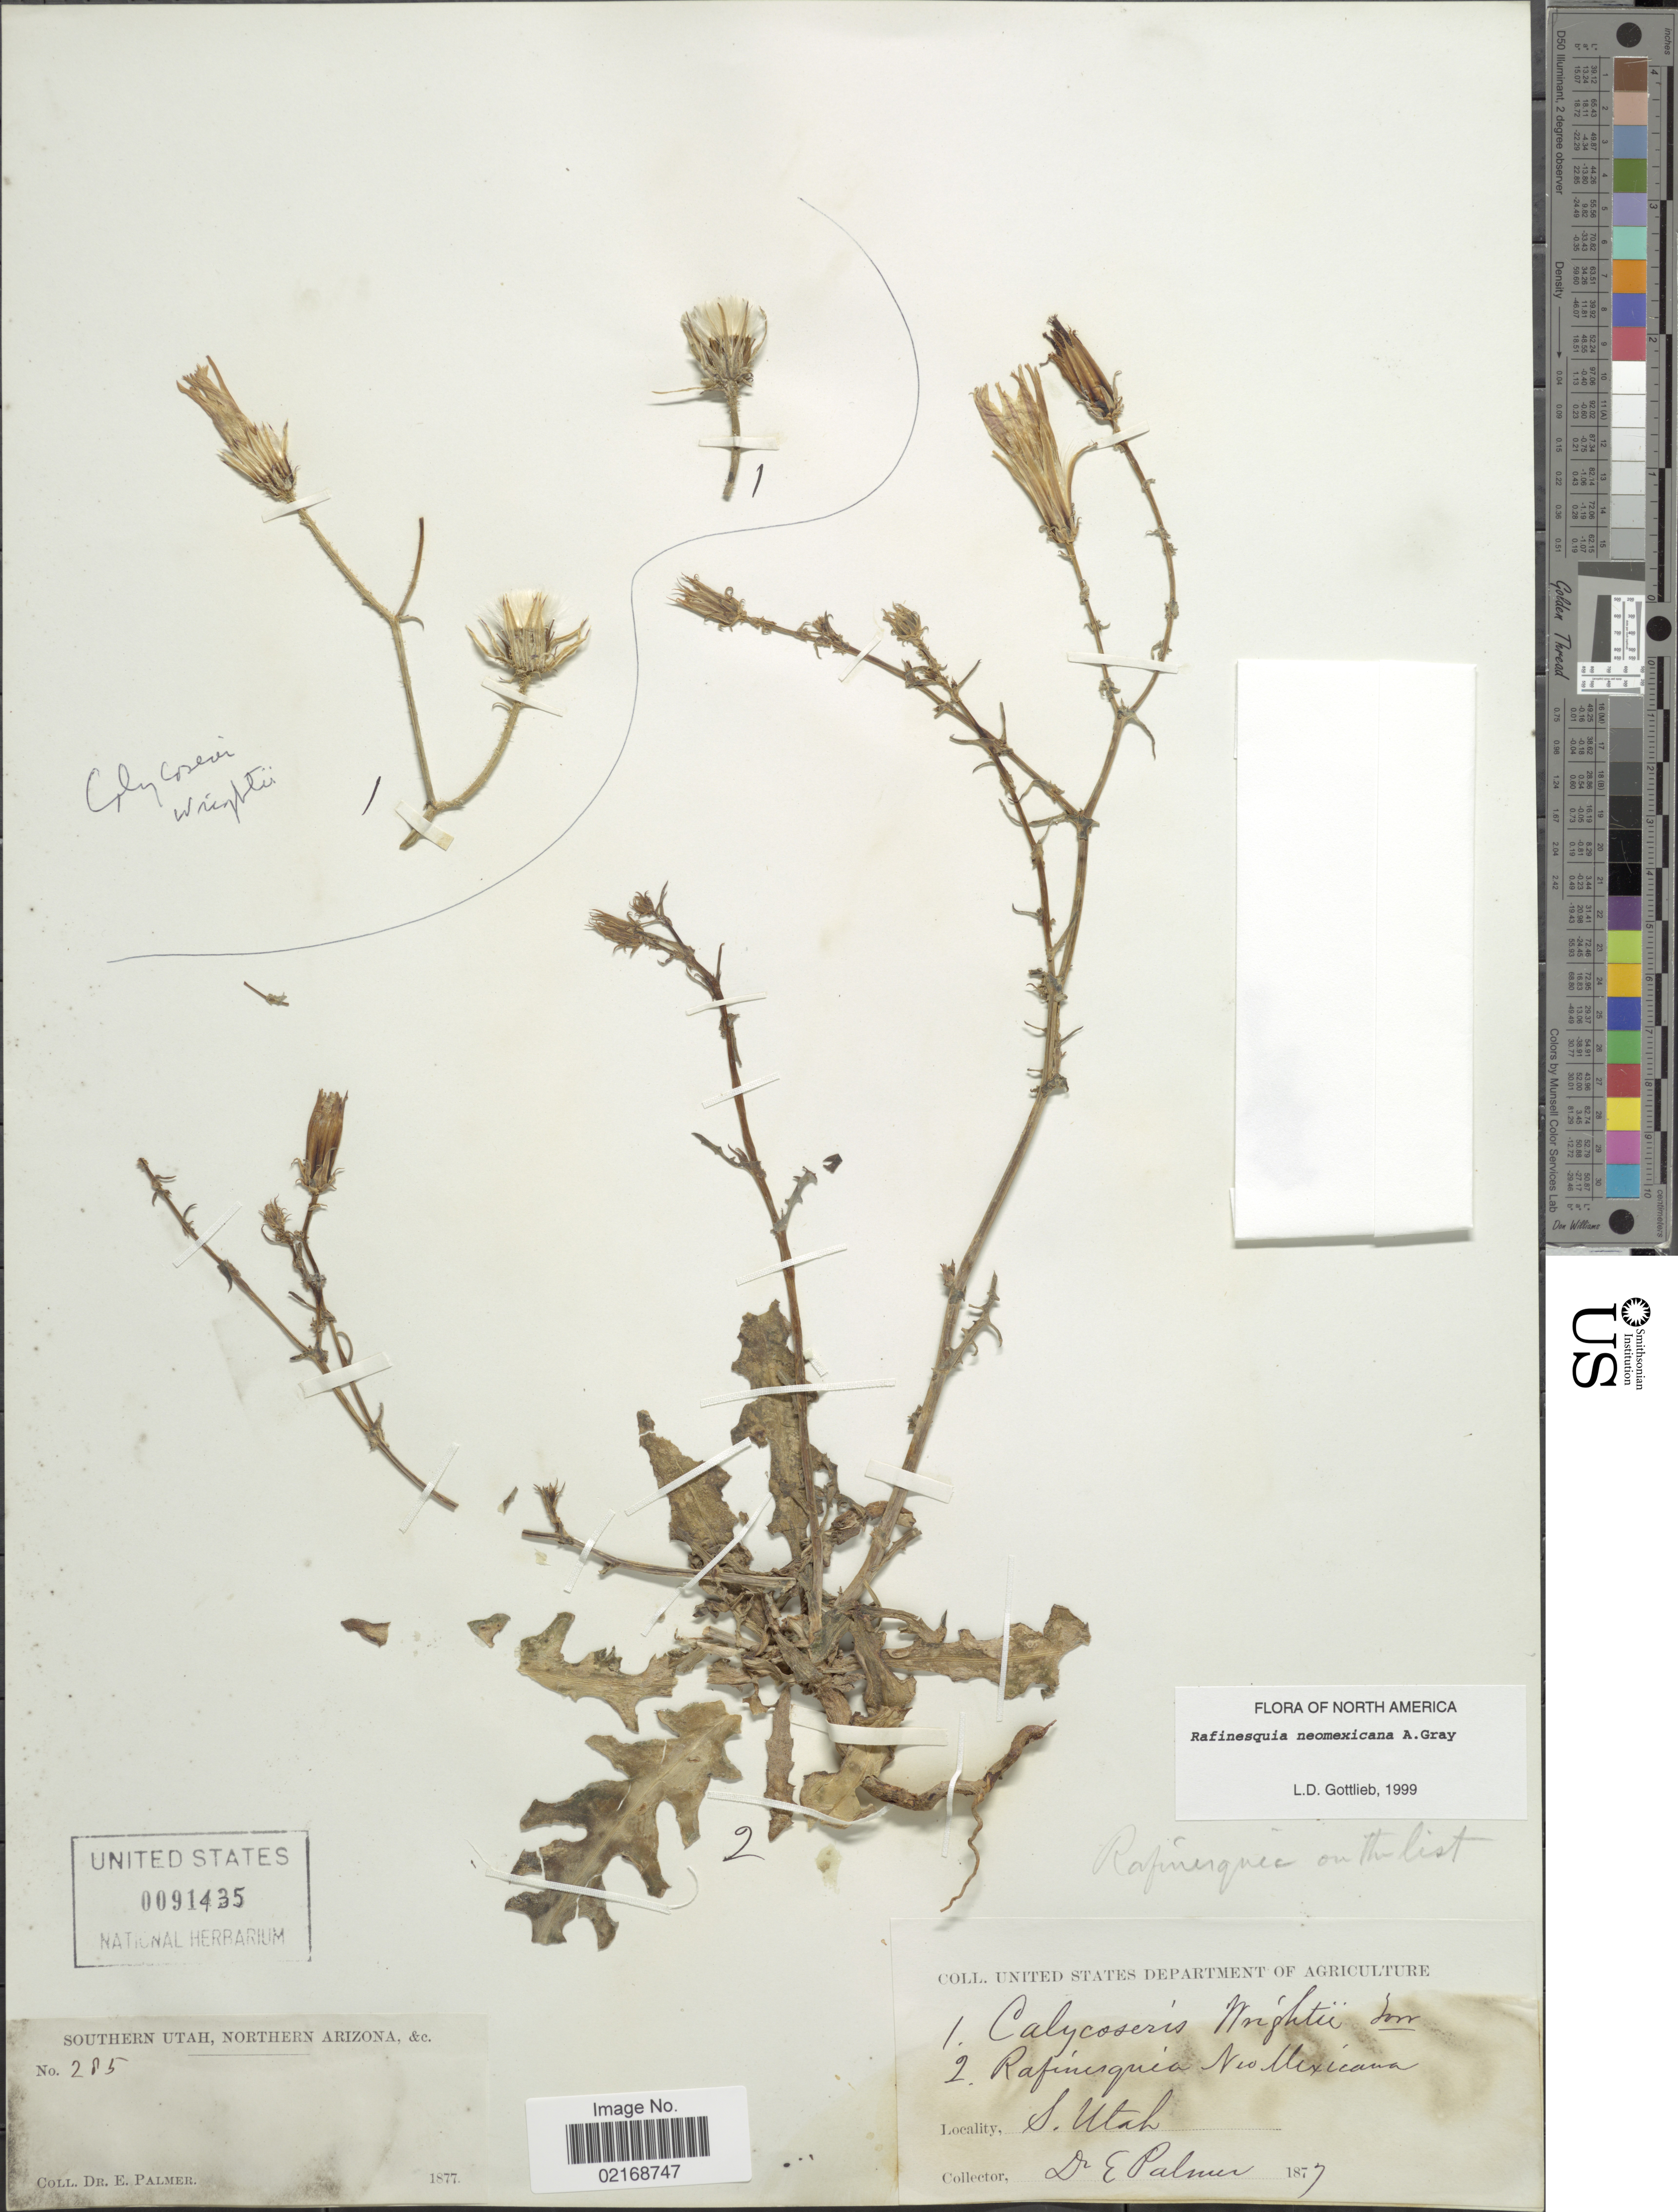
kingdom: Plantae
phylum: Tracheophyta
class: Magnoliopsida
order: Asterales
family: Asteraceae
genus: Rafinesquia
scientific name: Rafinesquia neomexicana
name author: A. Gray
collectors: E. Palmer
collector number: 285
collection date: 1877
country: United States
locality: Southern Utah, Northern Arizona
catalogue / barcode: US 91435